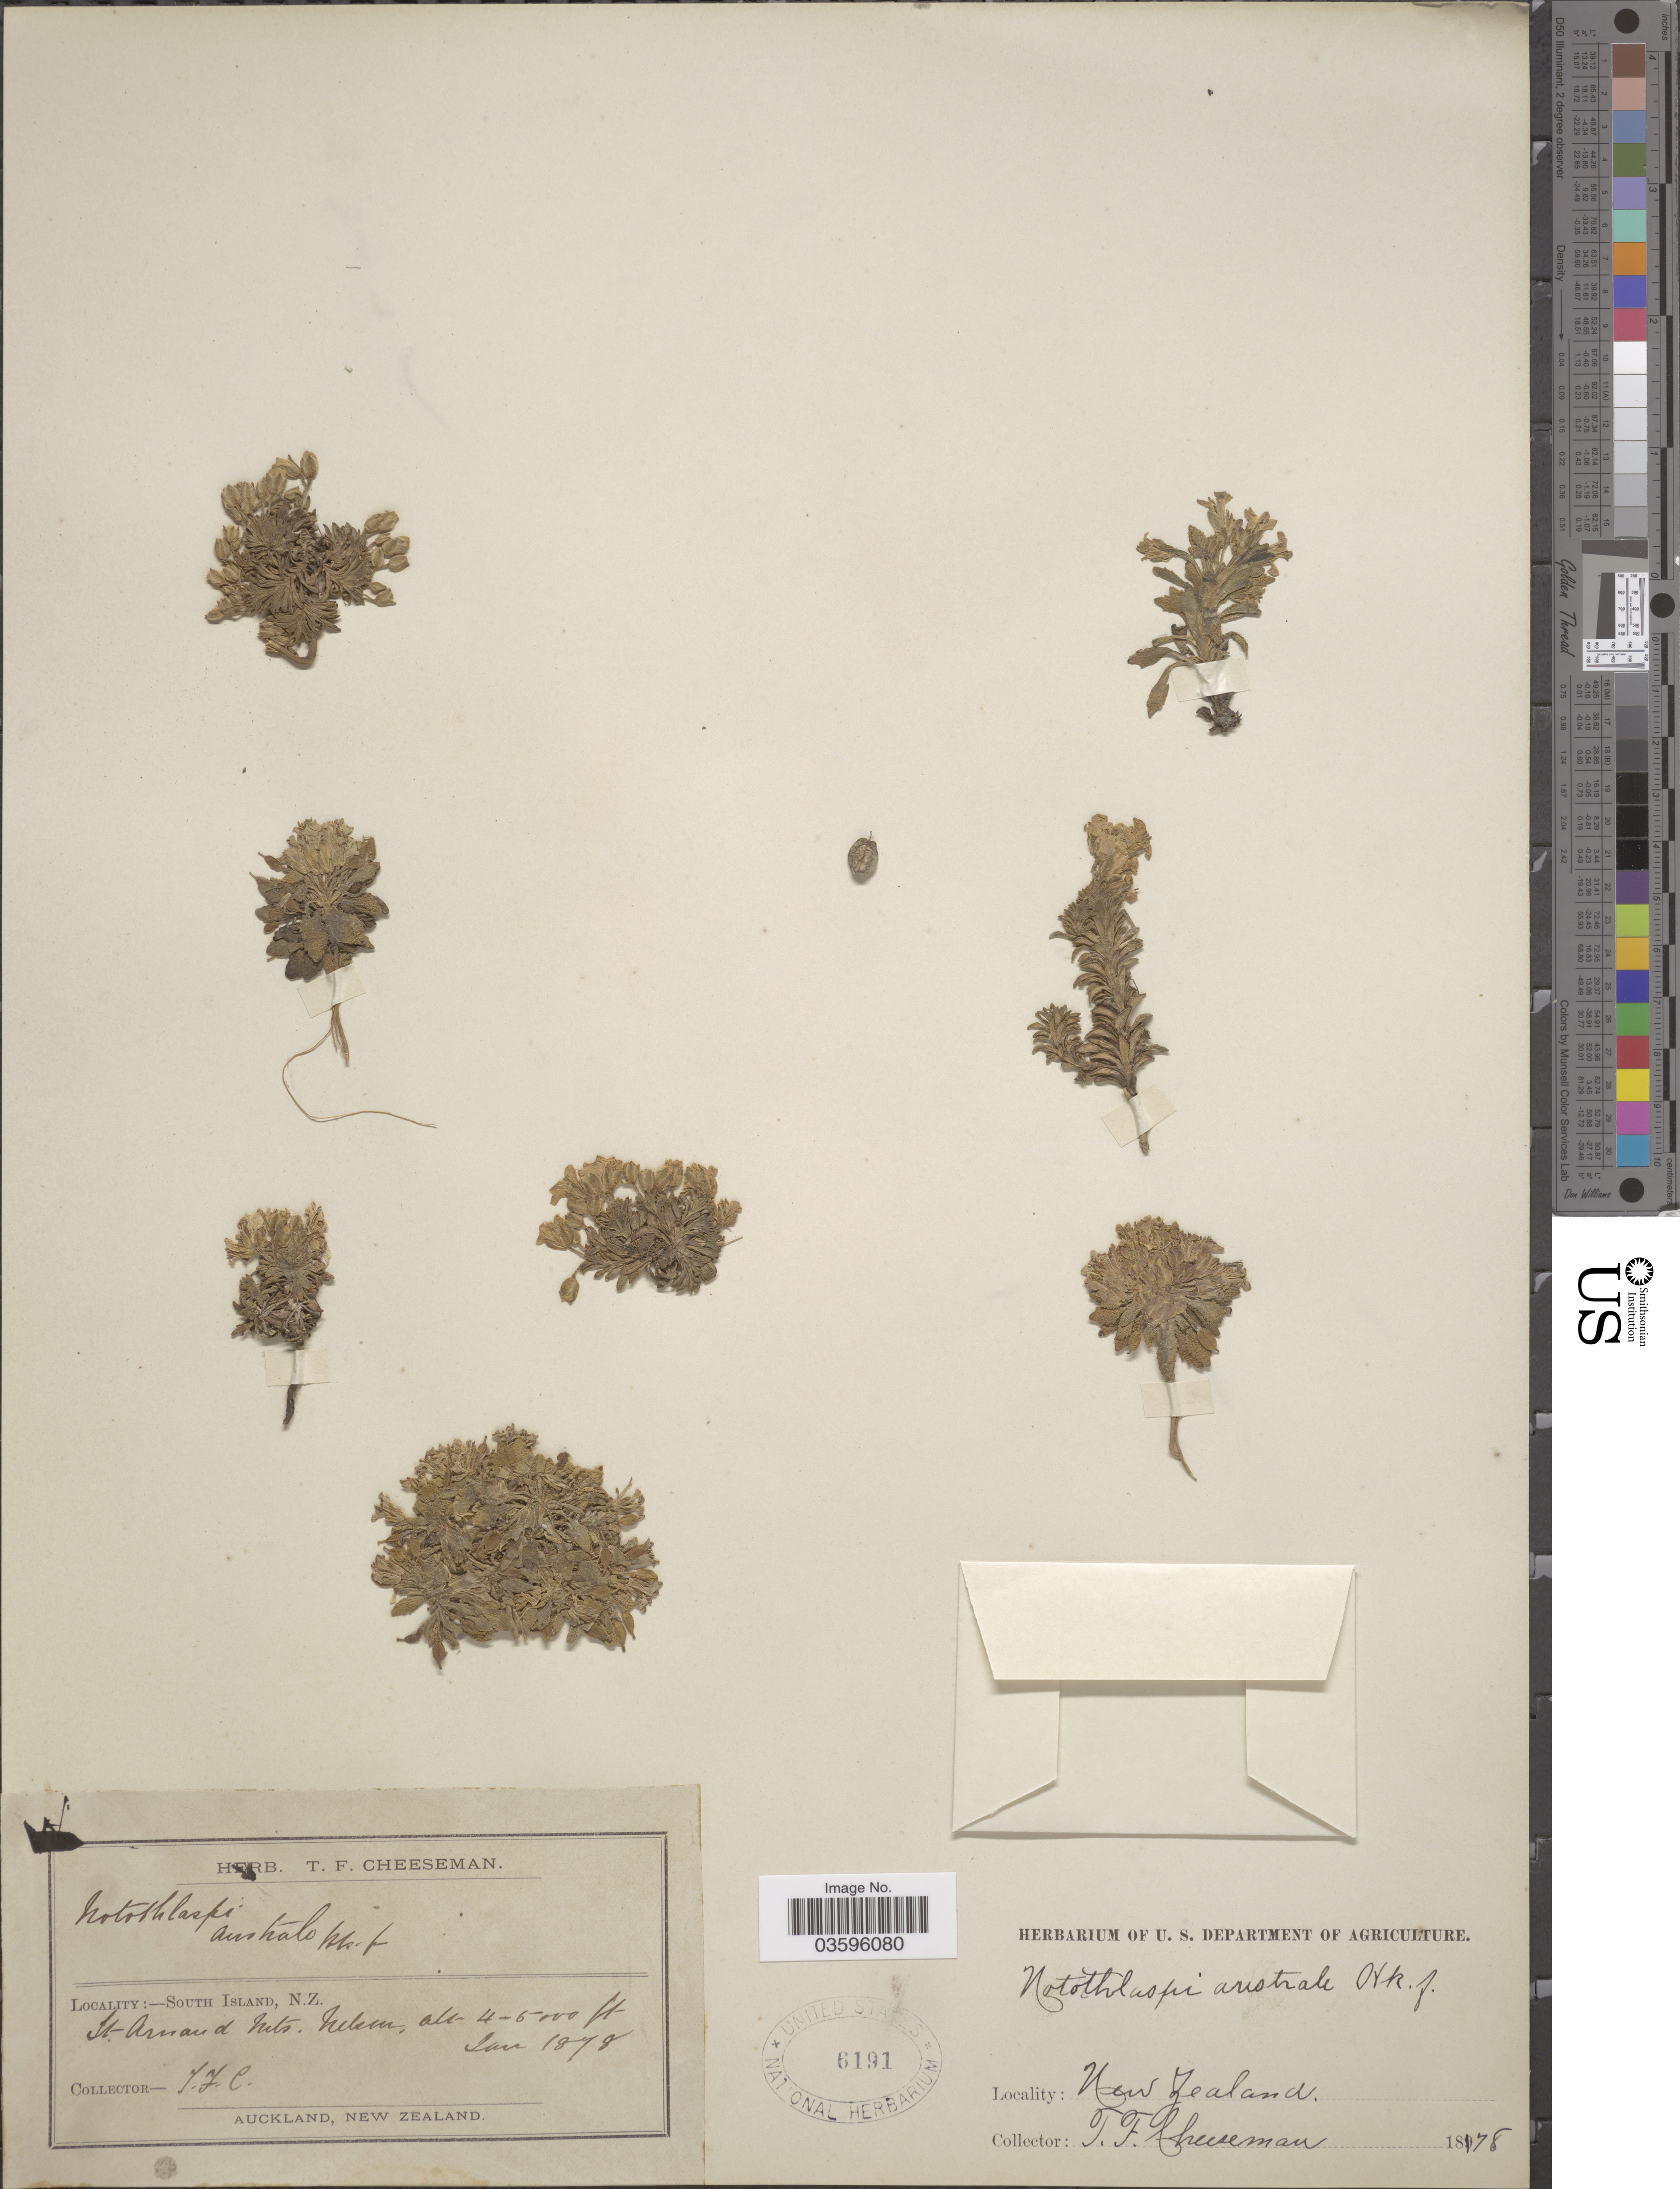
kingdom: Plantae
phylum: Tracheophyta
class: Magnoliopsida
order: Brassicales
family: Brassicaceae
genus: Notothlaspi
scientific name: Notothlaspi australe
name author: Hook. f.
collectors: T. F. Cheeseman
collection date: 1878-01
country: New Zealand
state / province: Nelson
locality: St. Arnaud Mts.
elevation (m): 1219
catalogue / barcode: US 6191